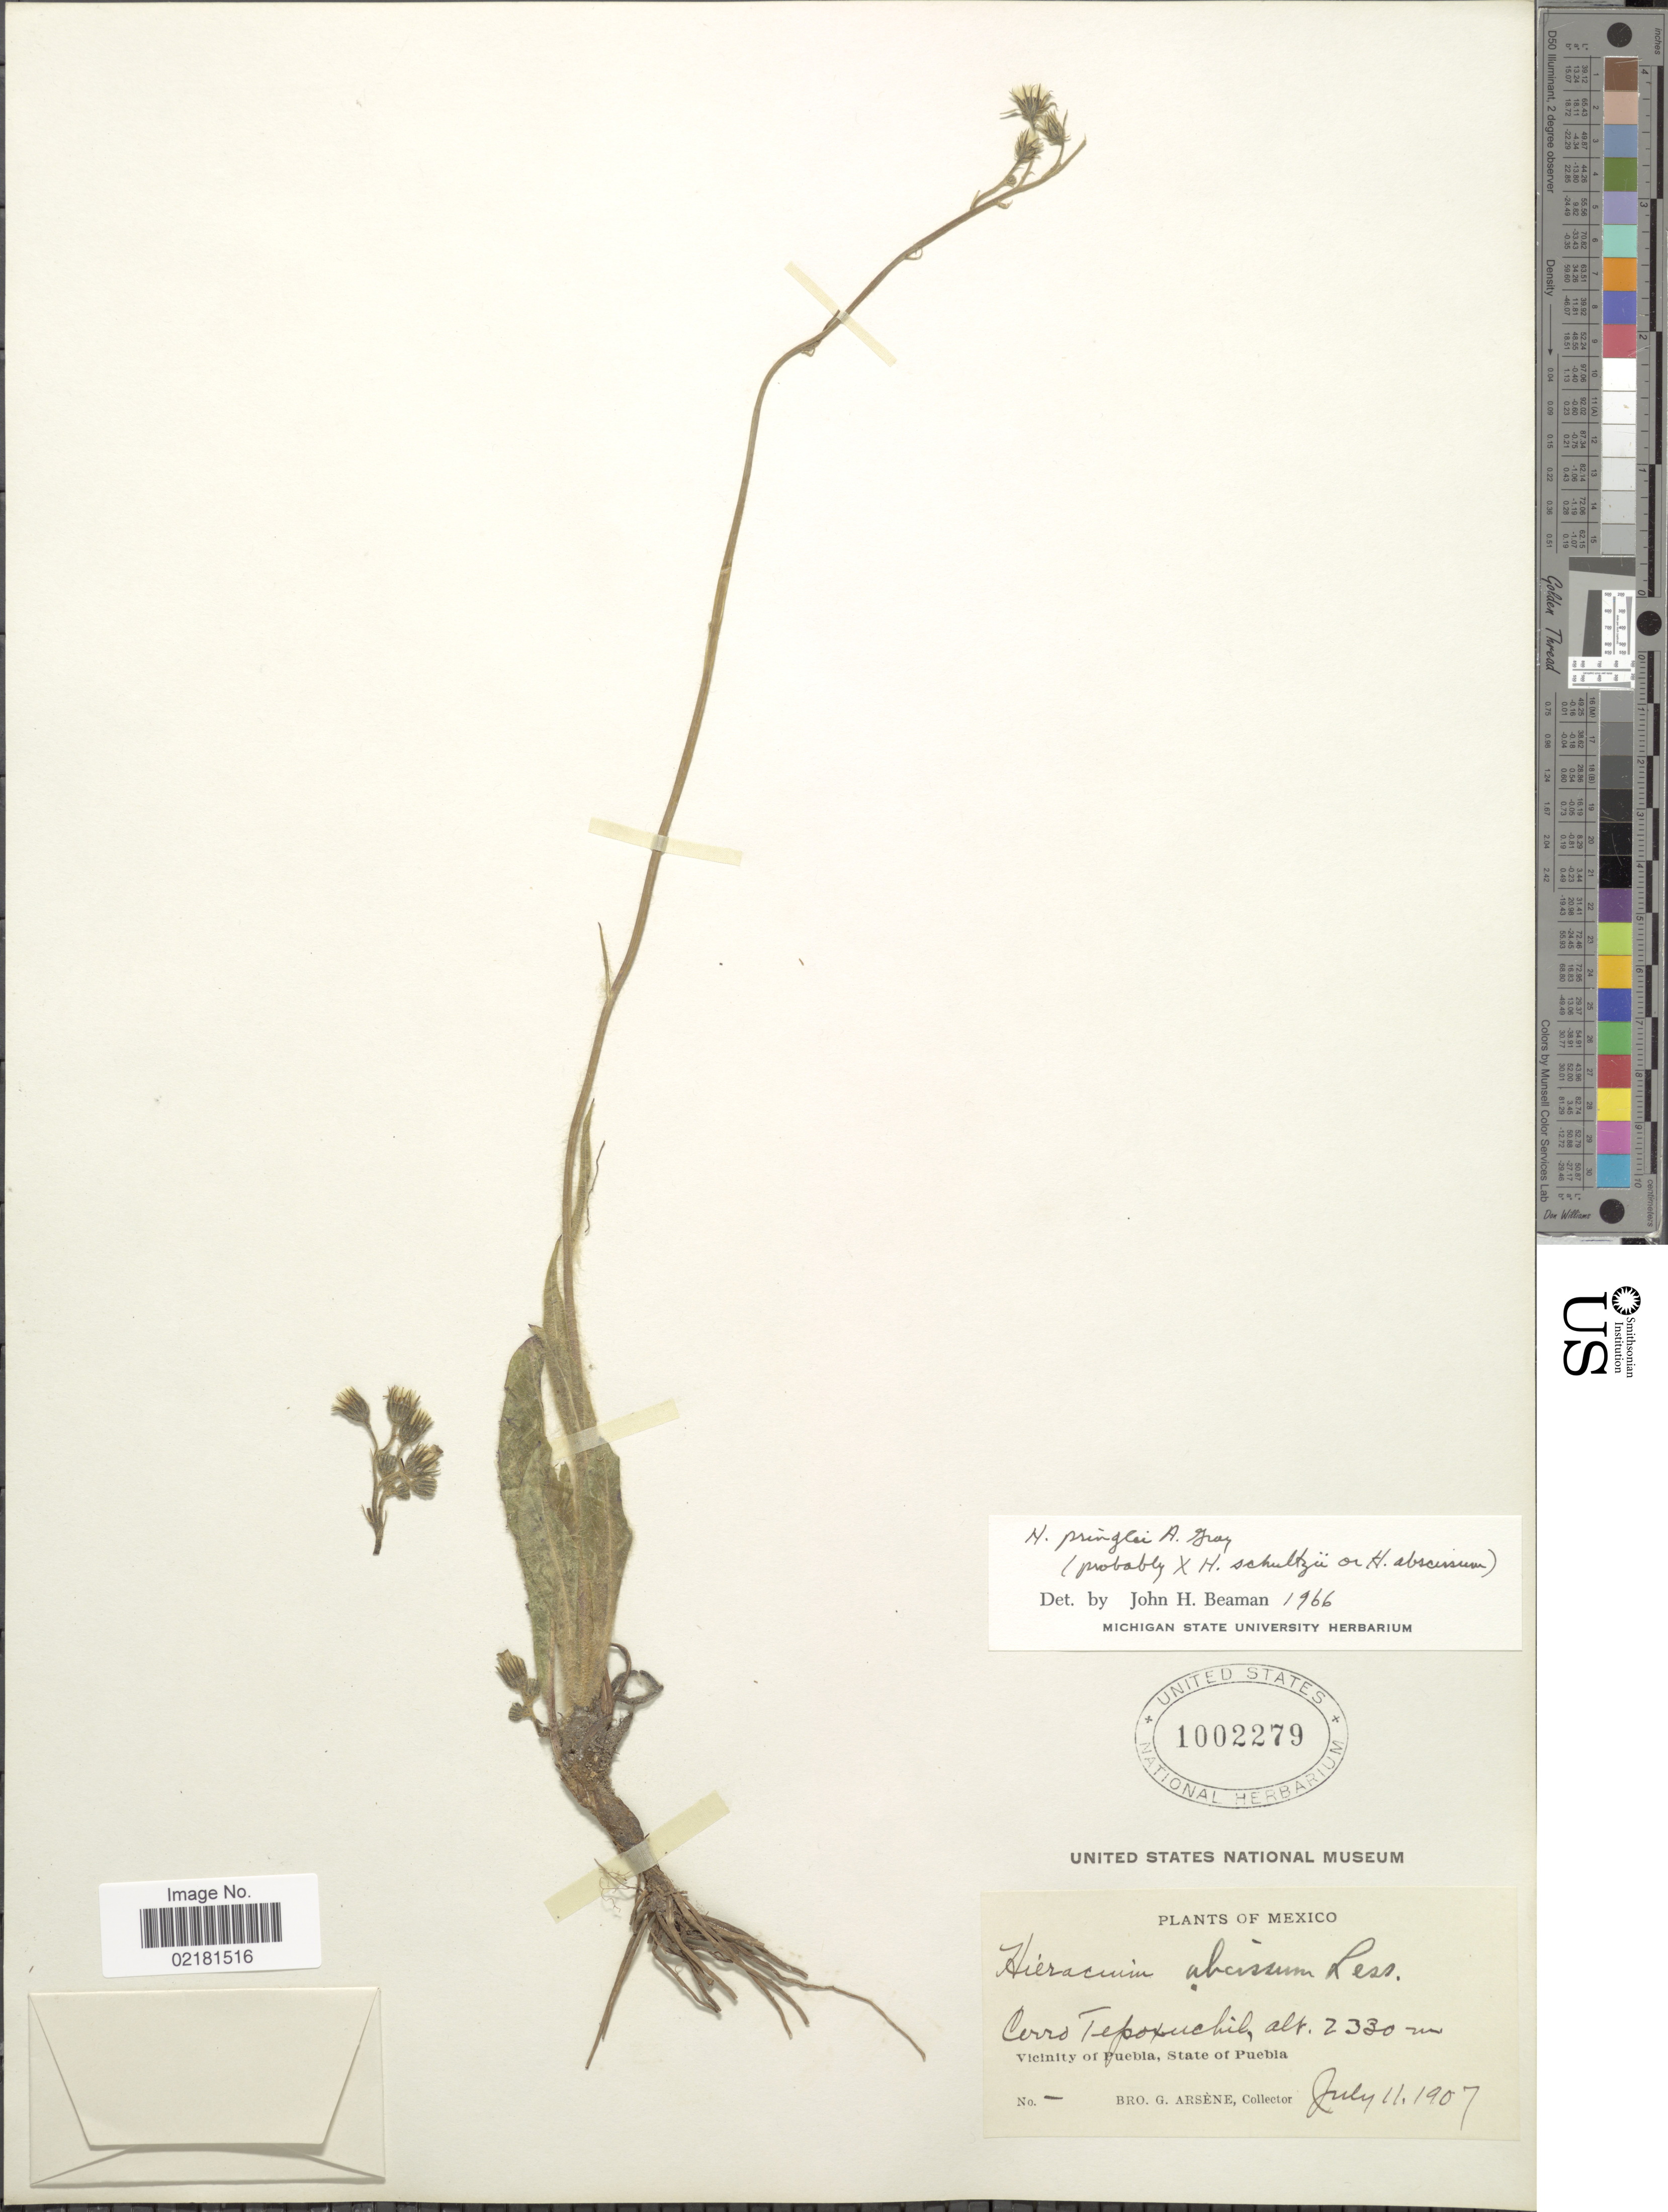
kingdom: Plantae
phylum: Tracheophyta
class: Magnoliopsida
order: Asterales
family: Asteraceae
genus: Hieracium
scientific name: Hieracium pringlei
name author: A. Gray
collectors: Bro. G. Arsène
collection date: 1907-07-11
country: Mexico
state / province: Puebla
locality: Cerro Tepozúchitl, vicinity of Puebla.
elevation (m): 2330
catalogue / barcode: US 1002279